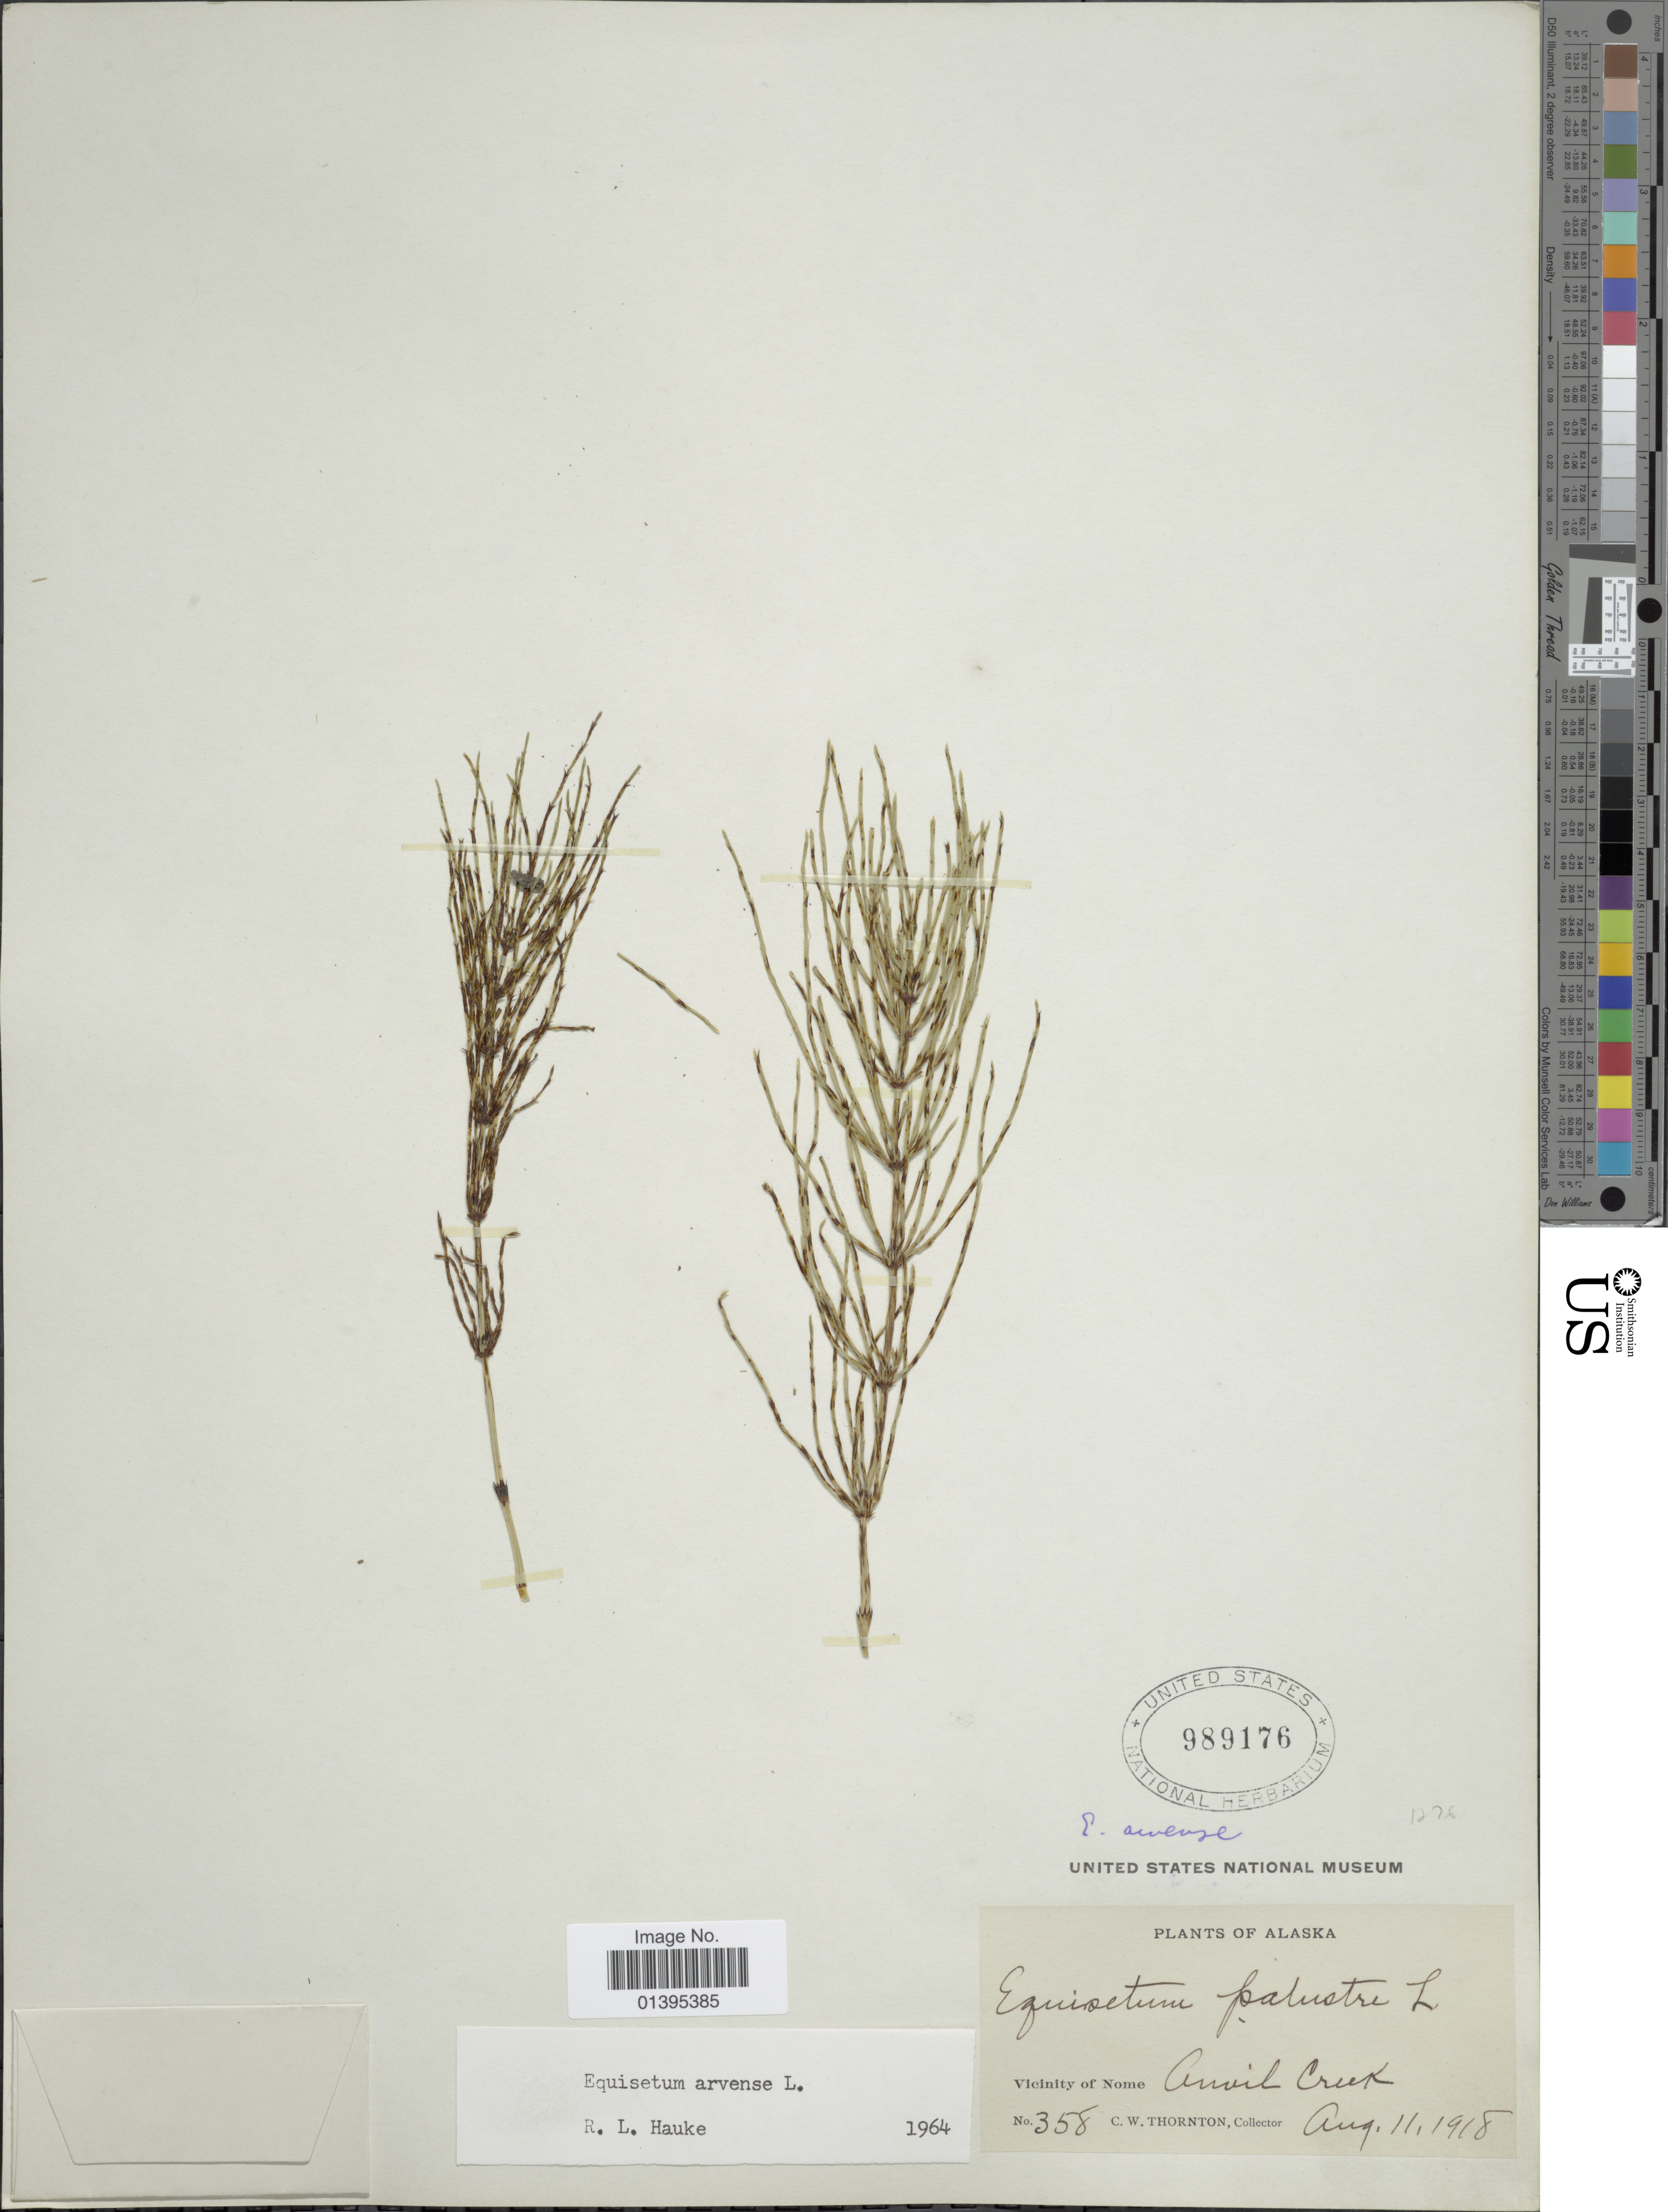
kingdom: Plantae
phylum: Tracheophyta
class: Polypodiopsida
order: Equisetales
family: Equisetaceae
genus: Equisetum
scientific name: Equisetum arvense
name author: L.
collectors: C. Thornton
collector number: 358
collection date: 1918-08-11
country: United States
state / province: Alaska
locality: Vicinity of Nome, Anvil Creek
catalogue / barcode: US 989176